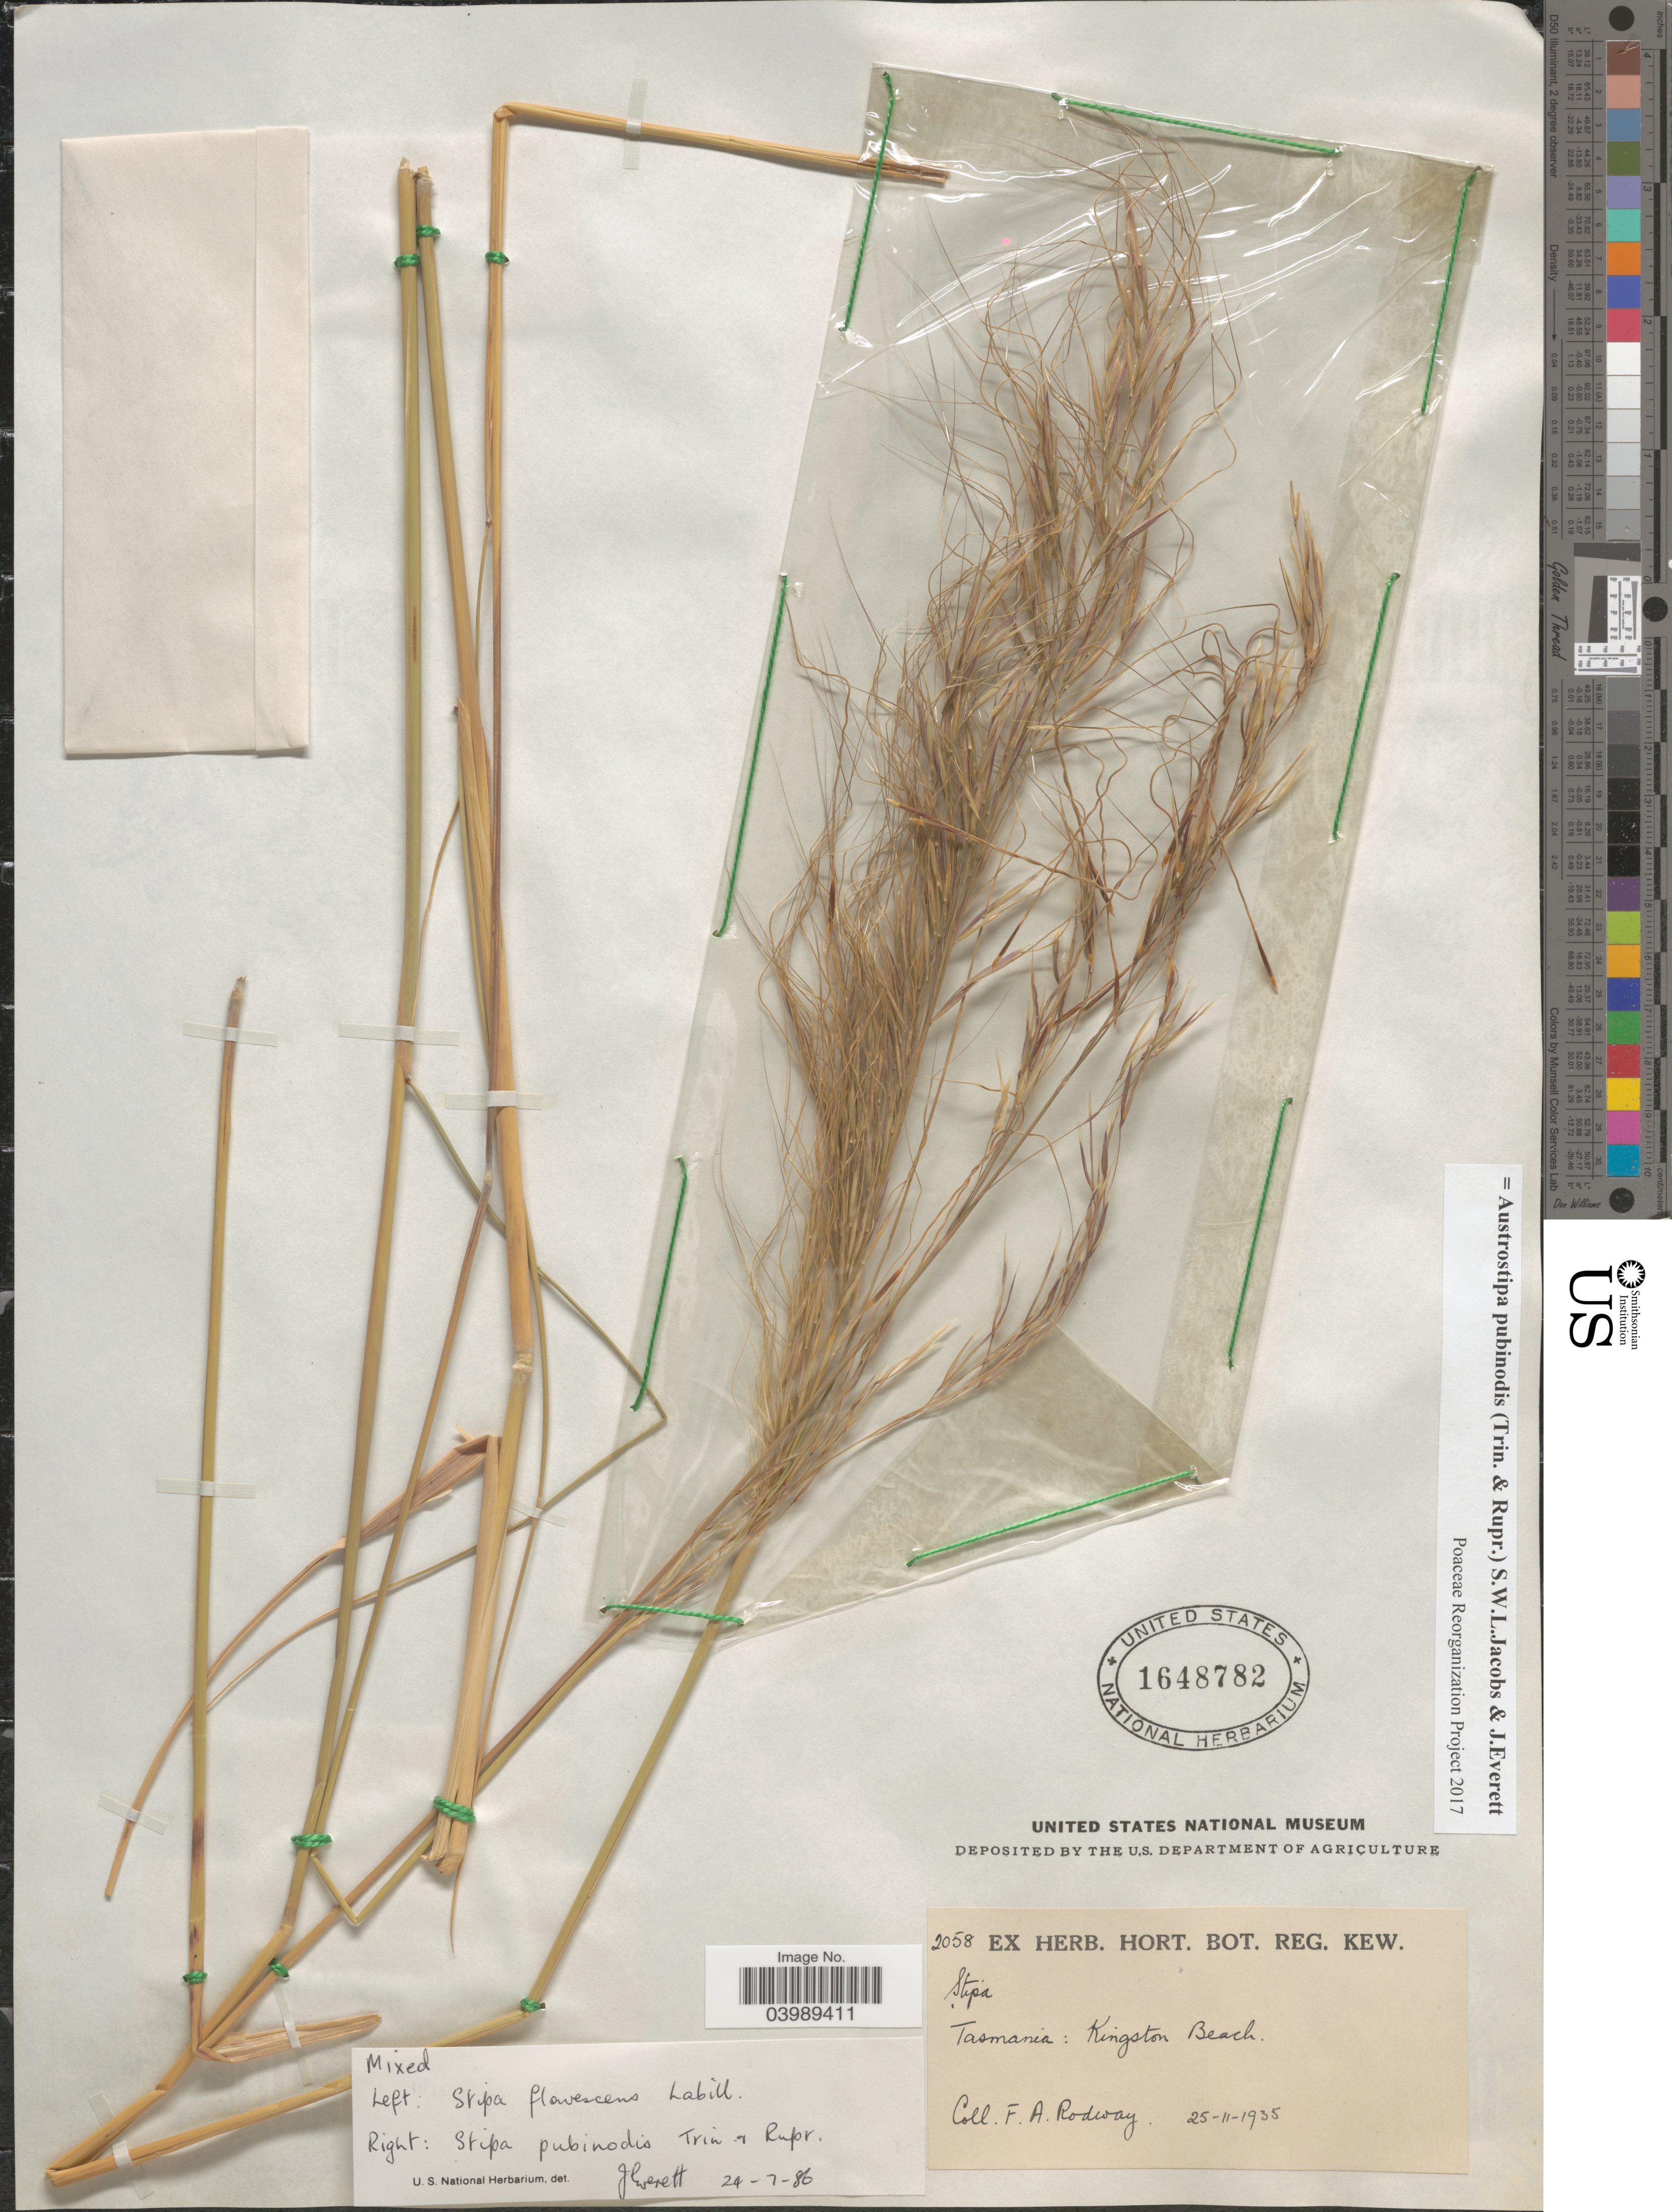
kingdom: Plantae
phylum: Tracheophyta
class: Liliopsida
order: Poales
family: Poaceae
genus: Austrostipa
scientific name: Austrostipa pubinodis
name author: (Trin. & Rupr.) S.W.L. Jacobs & J. Everett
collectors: F. A. Rodway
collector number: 2058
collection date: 1935-11-25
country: Australia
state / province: Tasmania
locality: Kingston Beach.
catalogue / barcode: US 1648782